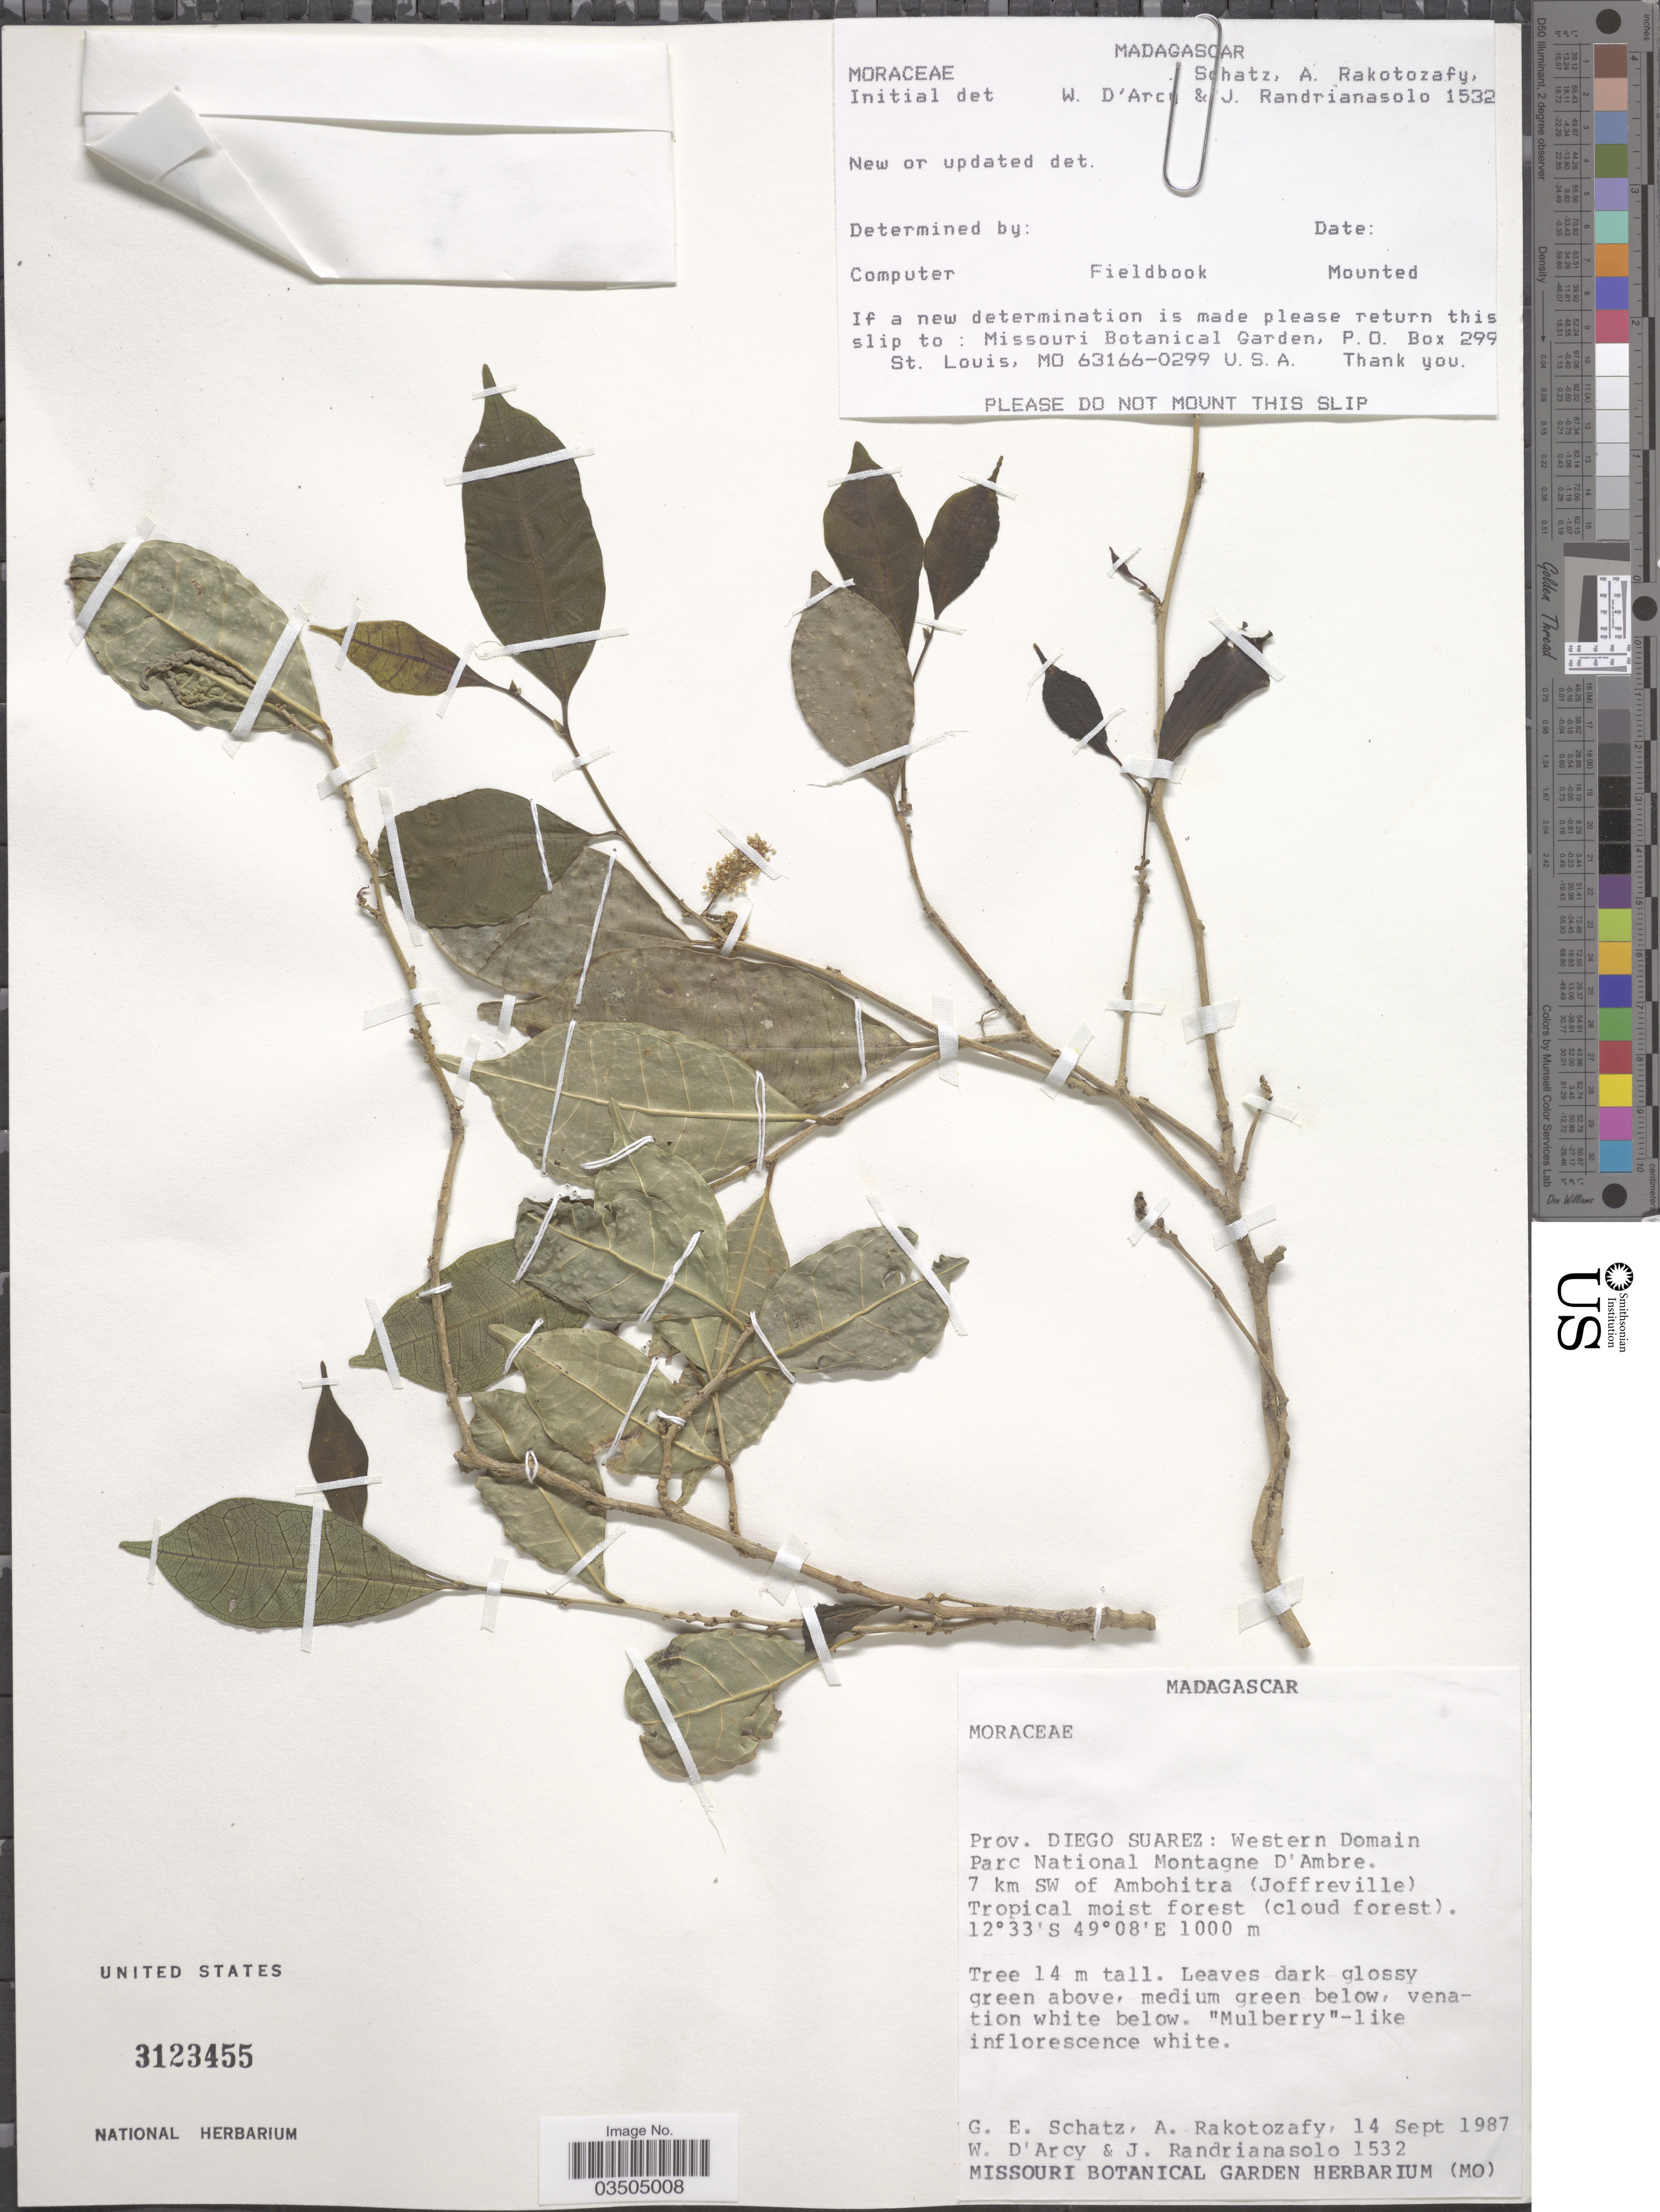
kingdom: Plantae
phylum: Tracheophyta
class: Magnoliopsida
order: Proteales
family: Proteaceae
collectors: G. Schatz, A. Rakotozafy, W. G. D'Arcy & J. Randrianasolo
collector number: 1532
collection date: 1987-09-14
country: Madagascar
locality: Prov. Diego Suarez: Western Domain Parc National Montagne D'Ambre. 7 km SW of Ambohitra (Joffreville).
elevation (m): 1000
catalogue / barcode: US 3123455